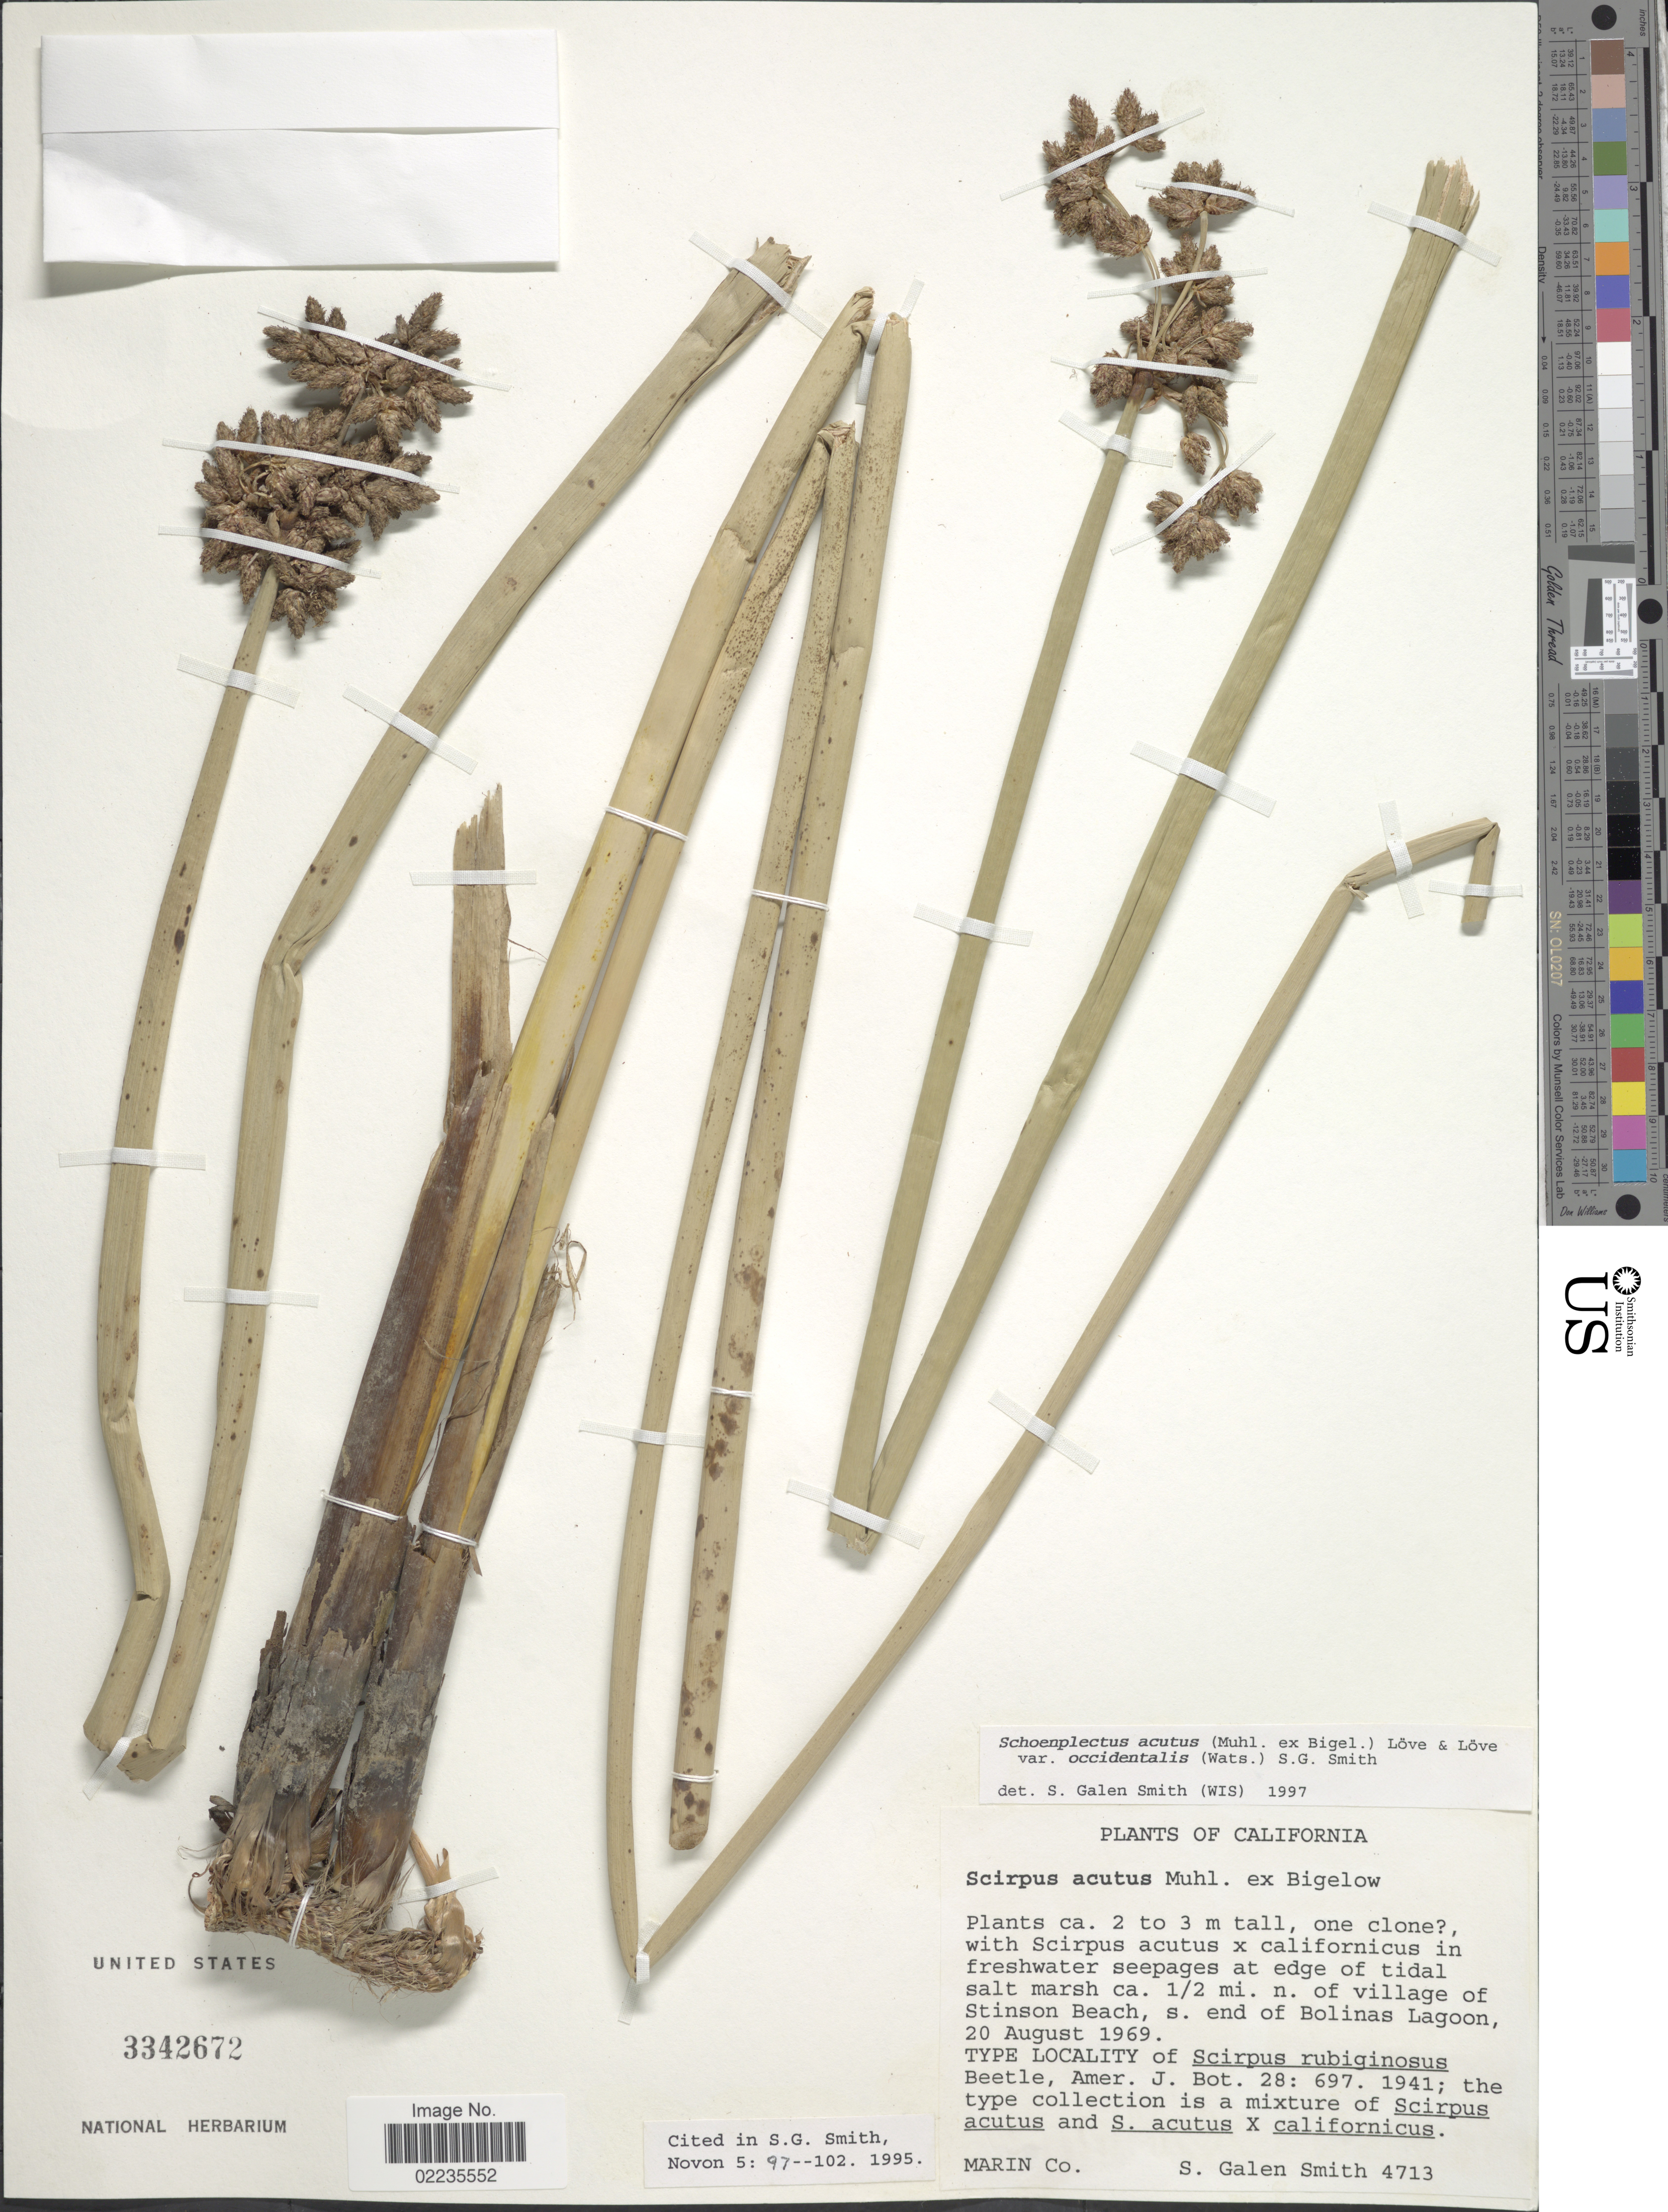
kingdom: Plantae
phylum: Tracheophyta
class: Liliopsida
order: Poales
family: Cyperaceae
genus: Schoenoplectus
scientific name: Schoenoplectus acutus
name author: (Muhl. ex Bigelow) Á. Löve & D. Löve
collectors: S. G. Smith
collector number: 4713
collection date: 1969-08-20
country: United States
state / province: California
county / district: Marin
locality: ½ mi. n. of village of Stinson Beach, s. end of Bolinas Lagoon, Marin Co.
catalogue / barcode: US 3342672